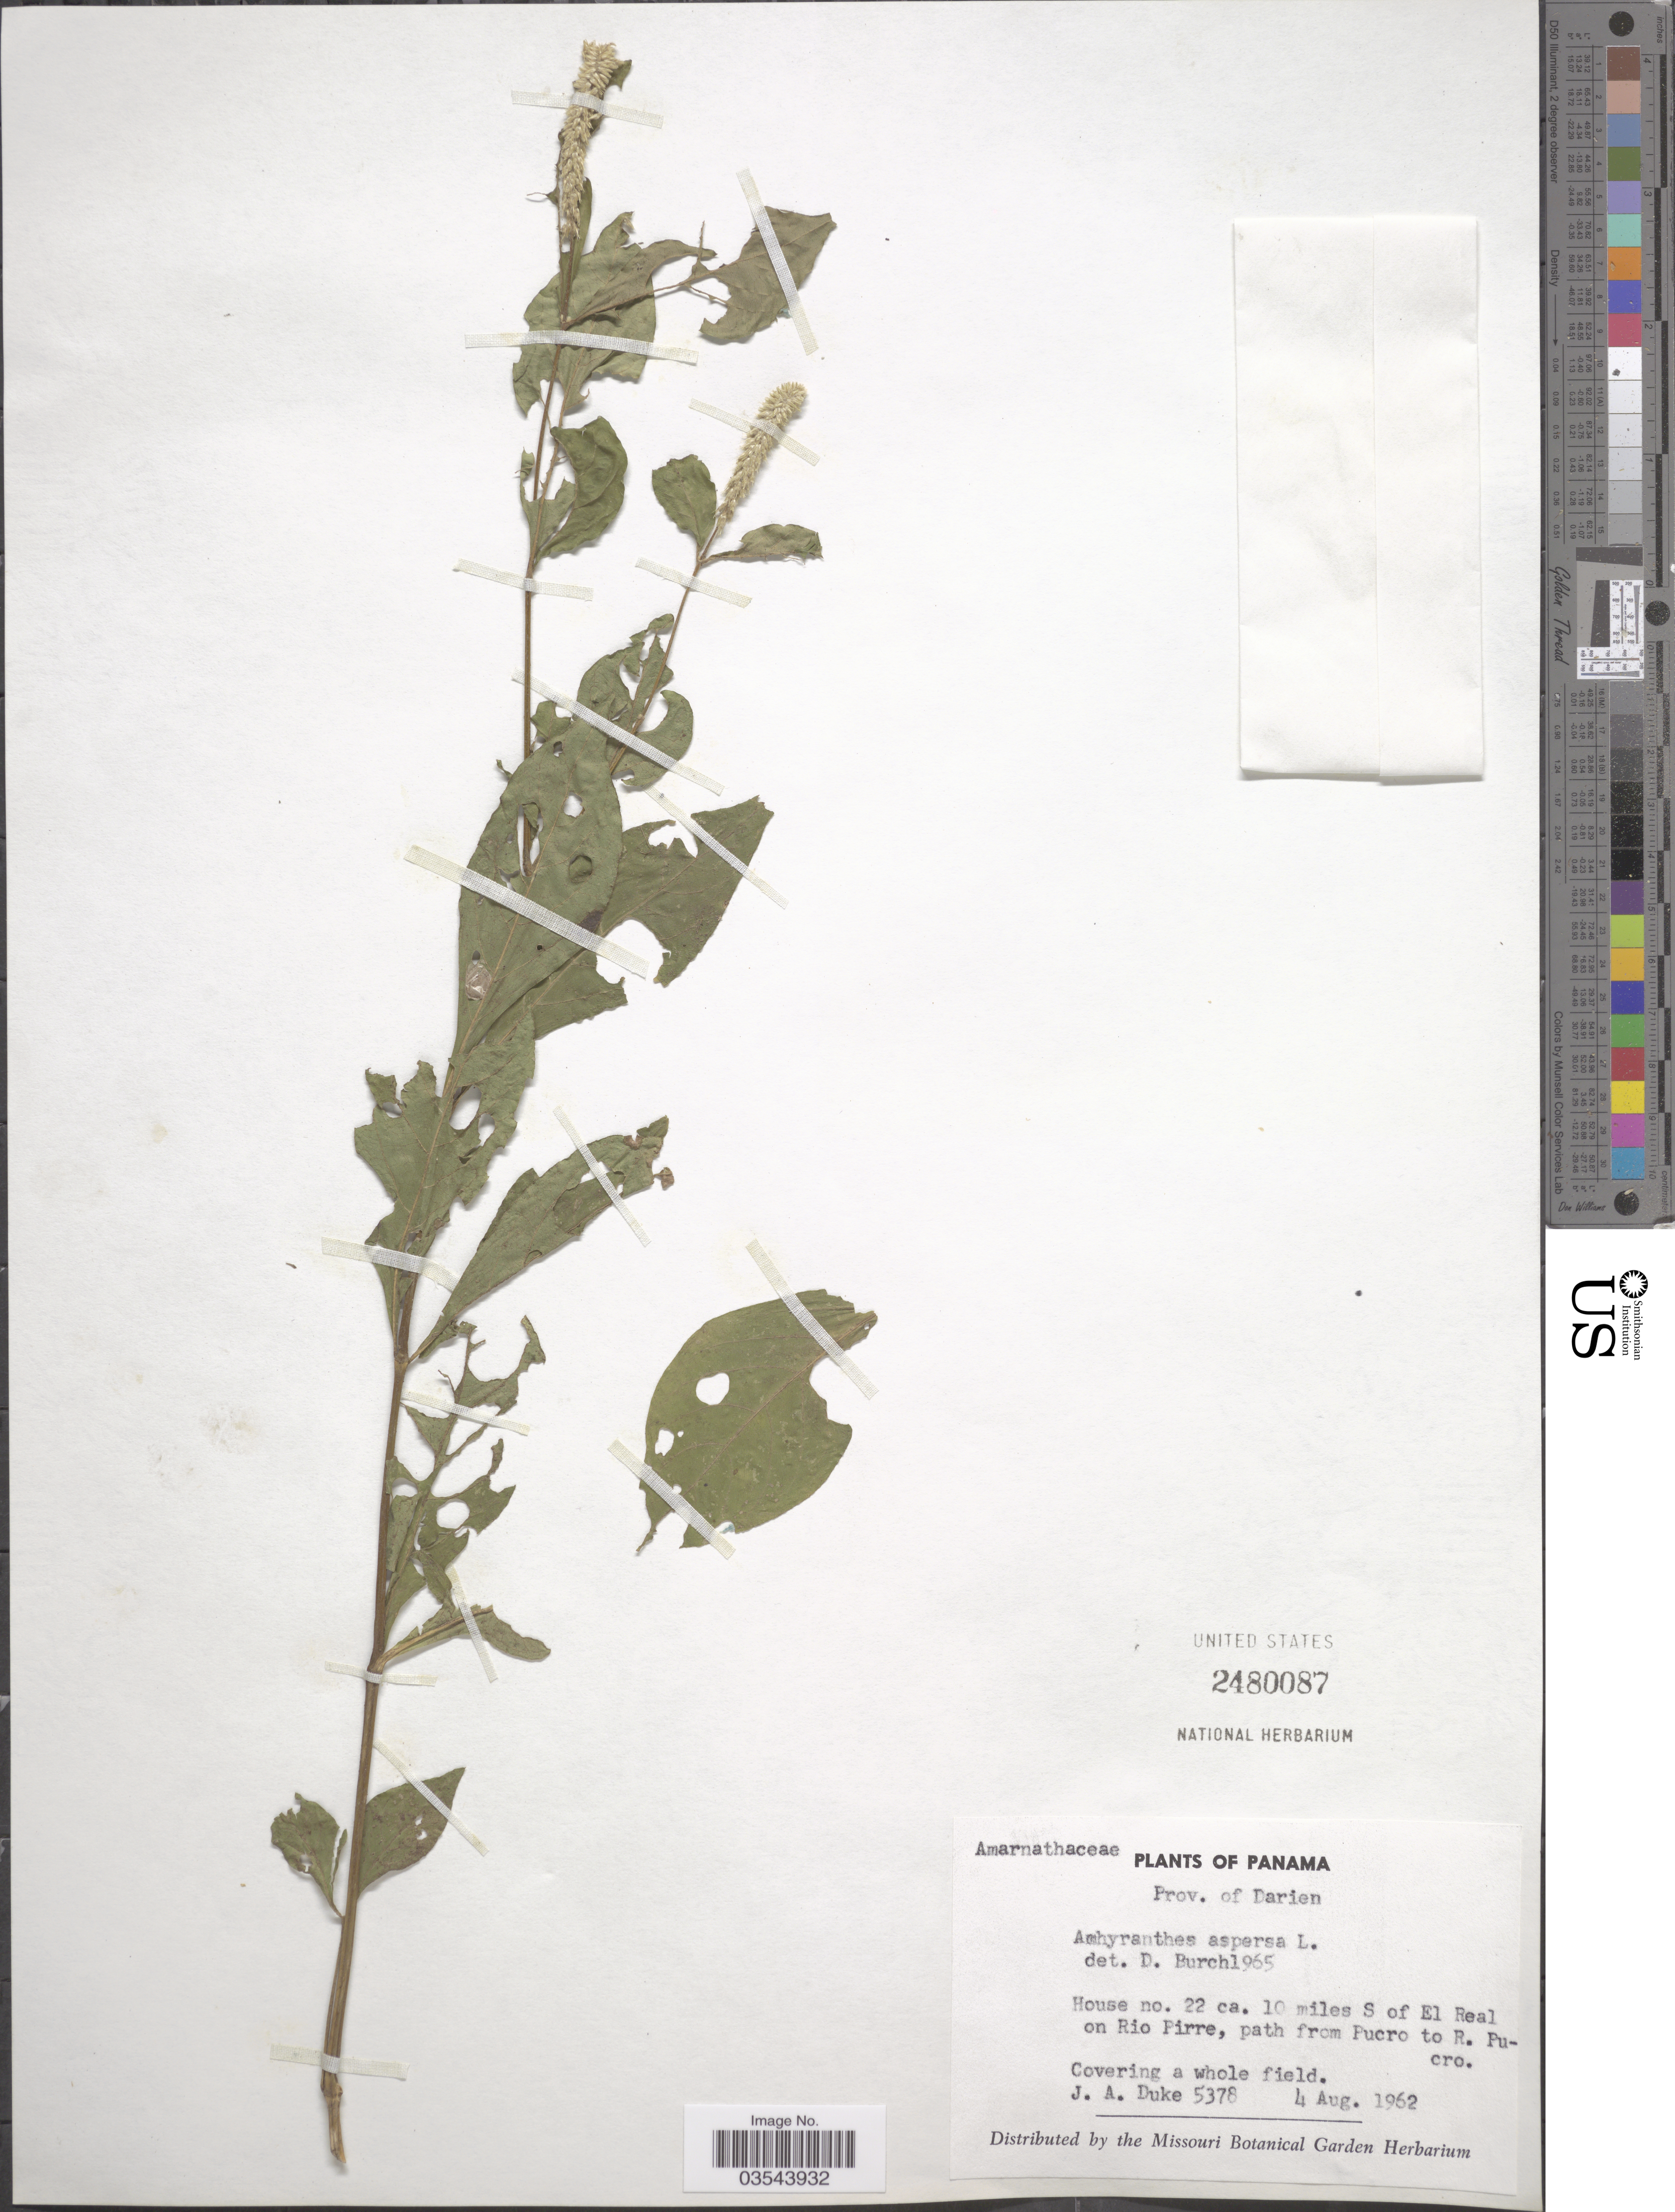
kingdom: Plantae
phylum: Tracheophyta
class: Magnoliopsida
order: Caryophyllales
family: Amaranthaceae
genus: Achyranthes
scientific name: Achyranthes aspera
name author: L.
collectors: J. A. Duke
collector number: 5378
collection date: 1962-08-04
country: Panama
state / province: Darién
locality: House no. 22 ca. 10 miles S of El Real on Rio Pirre, path from Pucro to R. Pucro.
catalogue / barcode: US 2480087